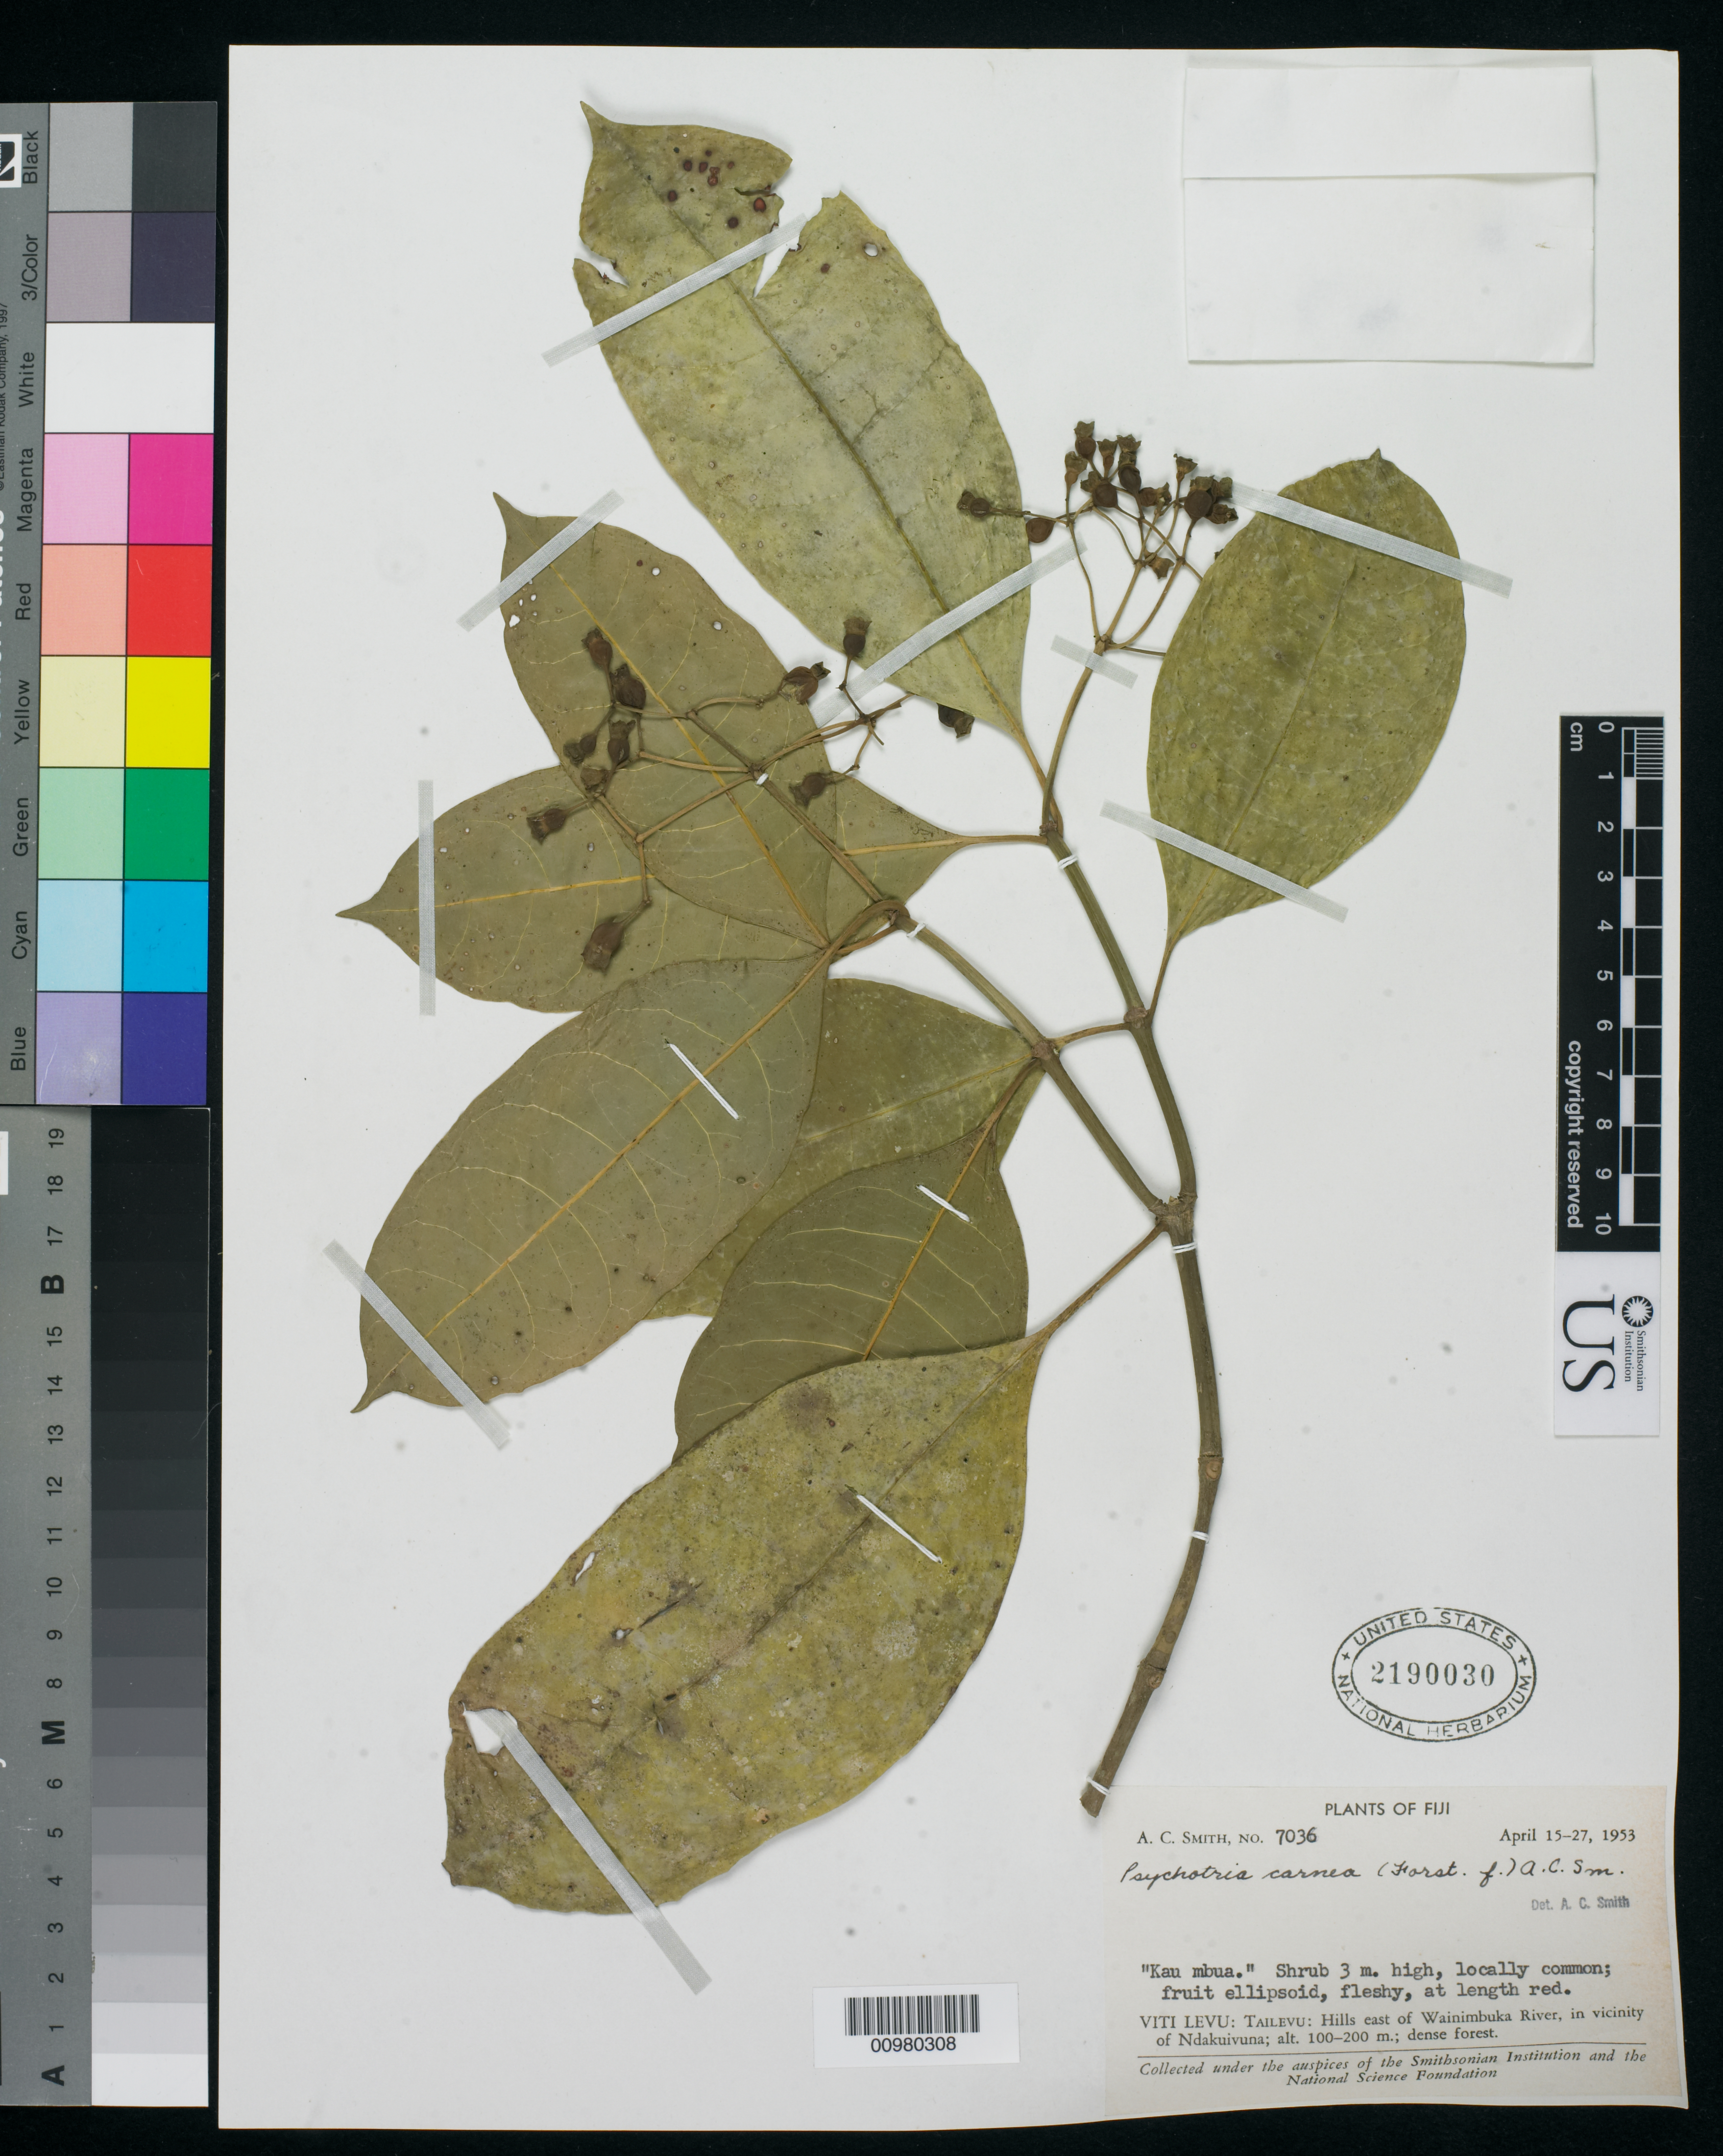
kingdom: Plantae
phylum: Tracheophyta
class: Magnoliopsida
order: Gentianales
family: Rubiaceae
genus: Psychotria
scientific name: Psychotria carnea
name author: (G. Forst.) A.C. Sm.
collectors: C. A. Smith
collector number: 7036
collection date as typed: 15 Apr 1953 to 27 Apr 1953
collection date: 1953-04-15/1953-04-27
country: Fiji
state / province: Central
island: Viti Levu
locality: Hills east of Wainimbuka River, in vicinity of Ndakuivuna. Tailevu. Dense forest.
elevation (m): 100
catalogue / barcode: US 2190030